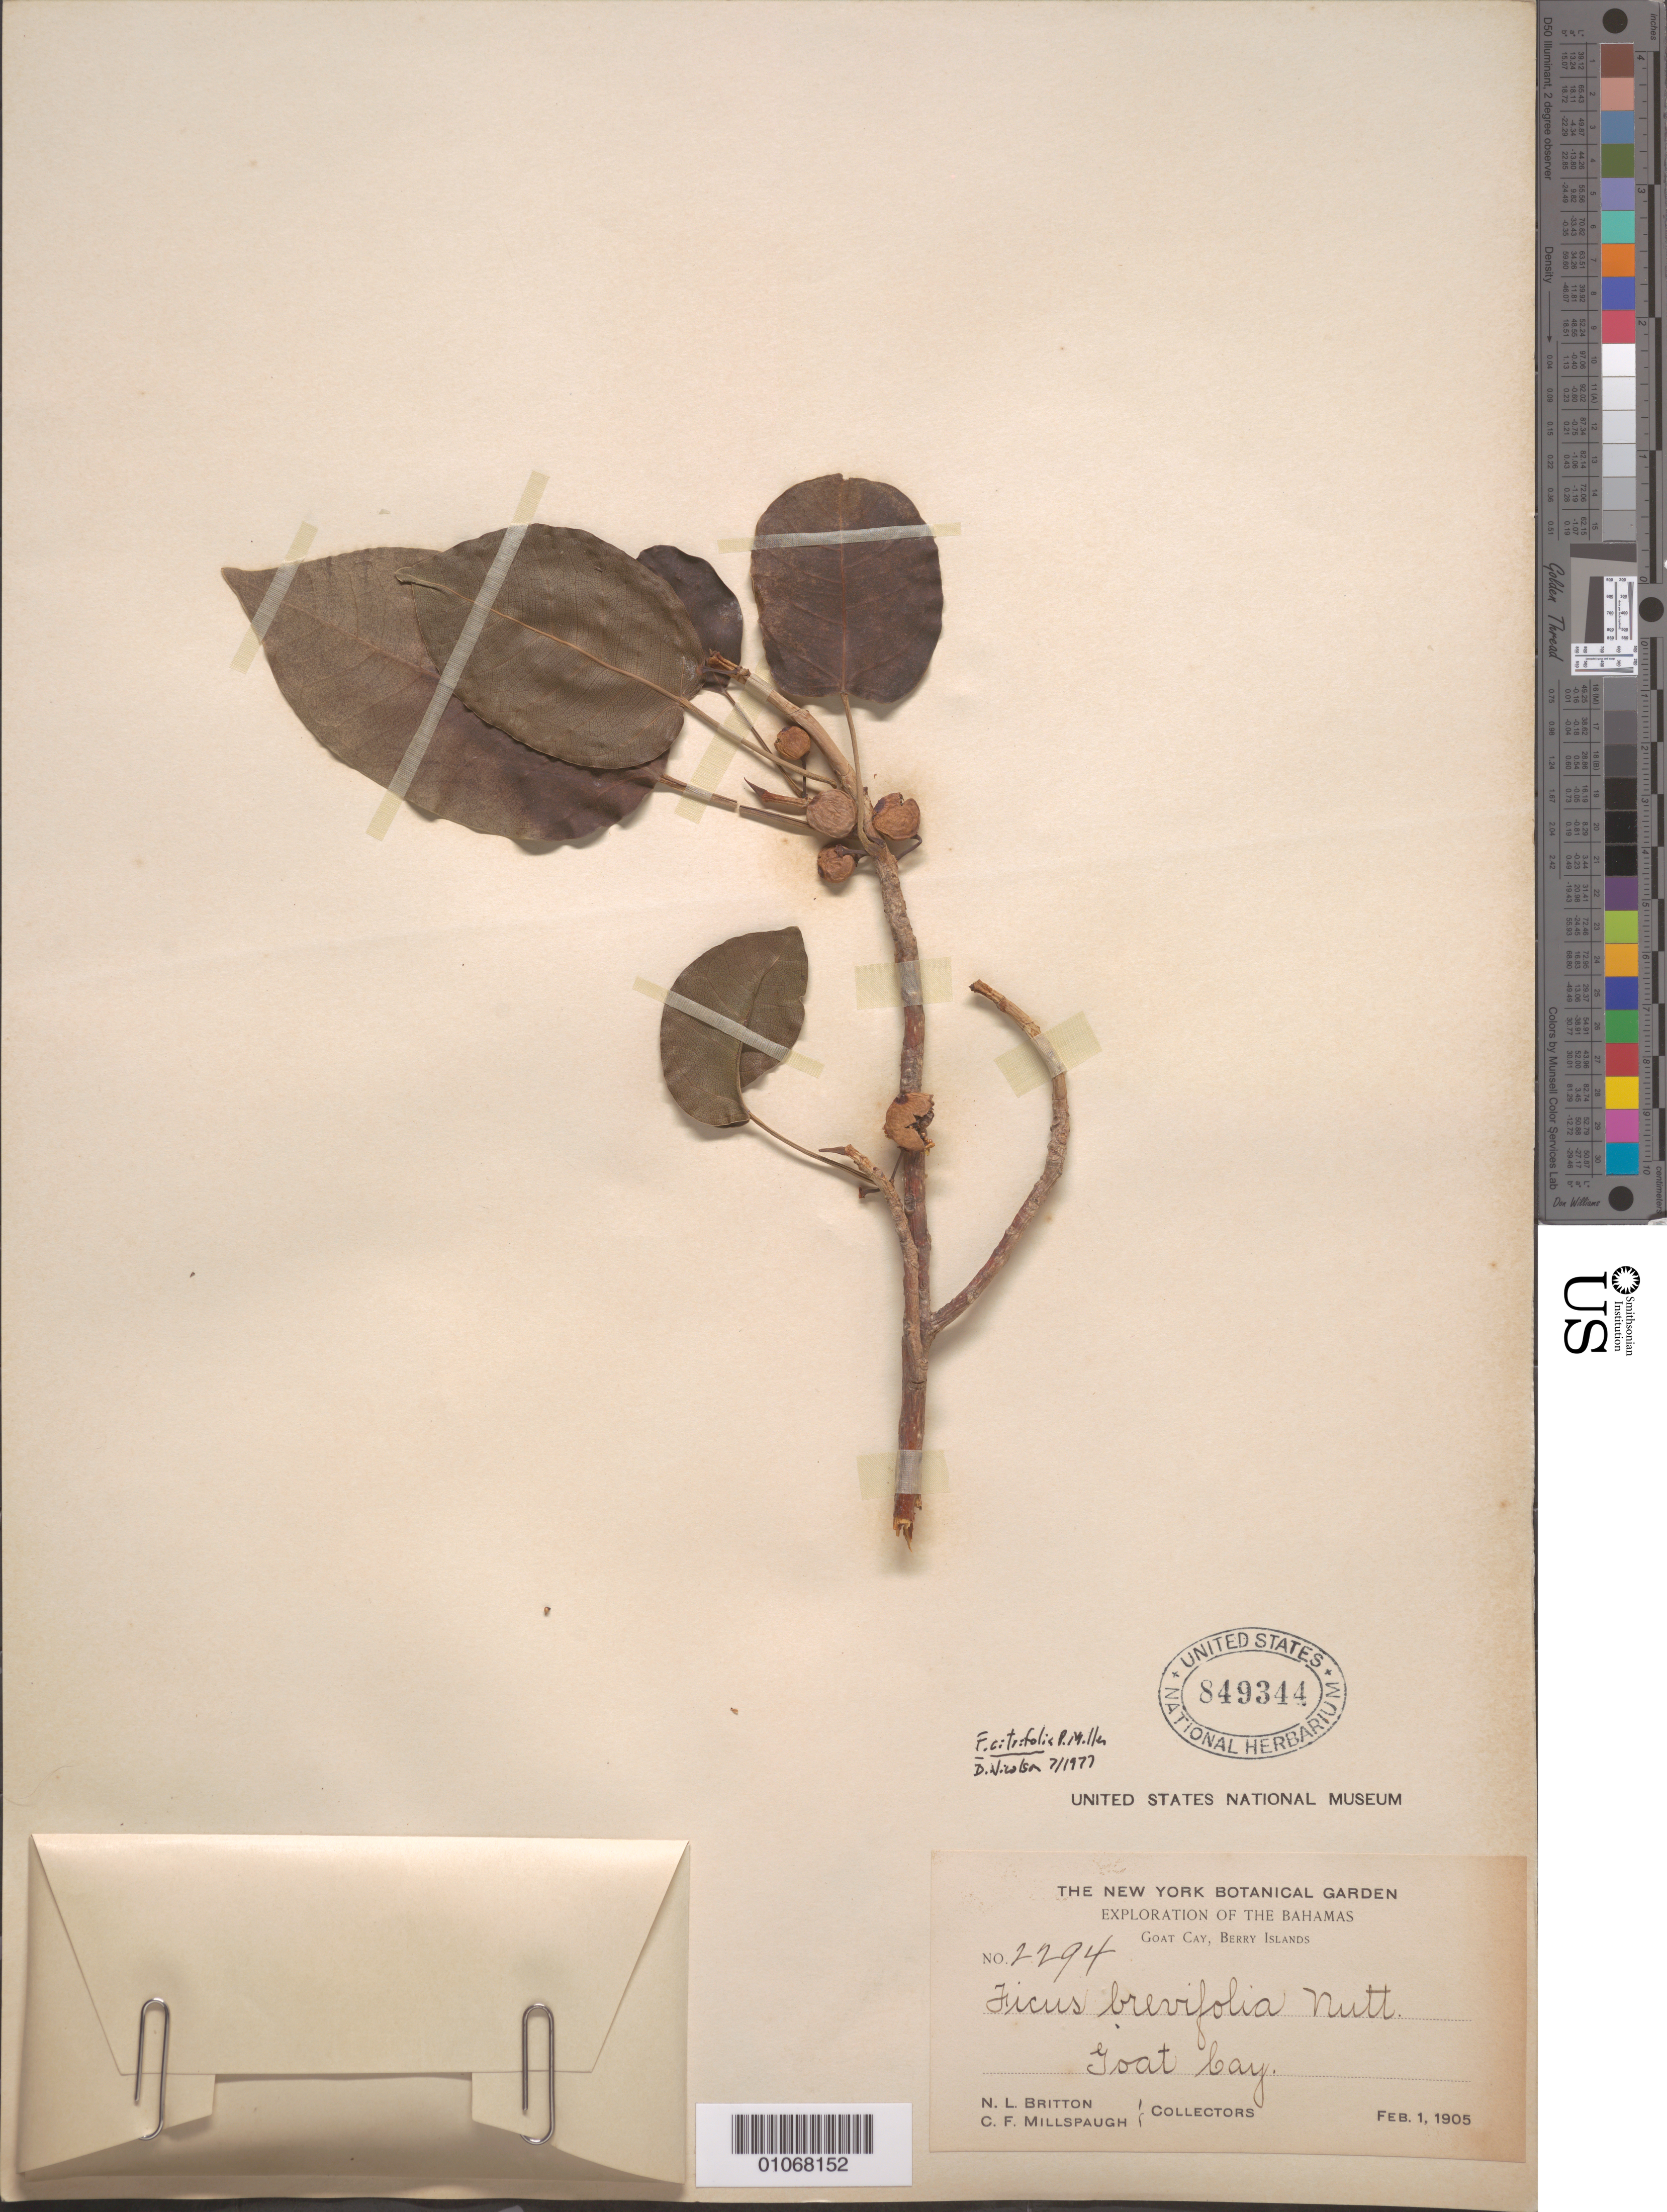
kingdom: Plantae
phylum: Tracheophyta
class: Magnoliopsida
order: Rosales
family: Moraceae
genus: Ficus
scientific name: Ficus citrifolia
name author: Mill.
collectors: N. Britton & C. F. Millspaugh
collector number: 2294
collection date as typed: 01 Feb 1905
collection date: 1905-02-01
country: Bahamas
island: Berry Is.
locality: Goat cay.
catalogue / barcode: US 849344